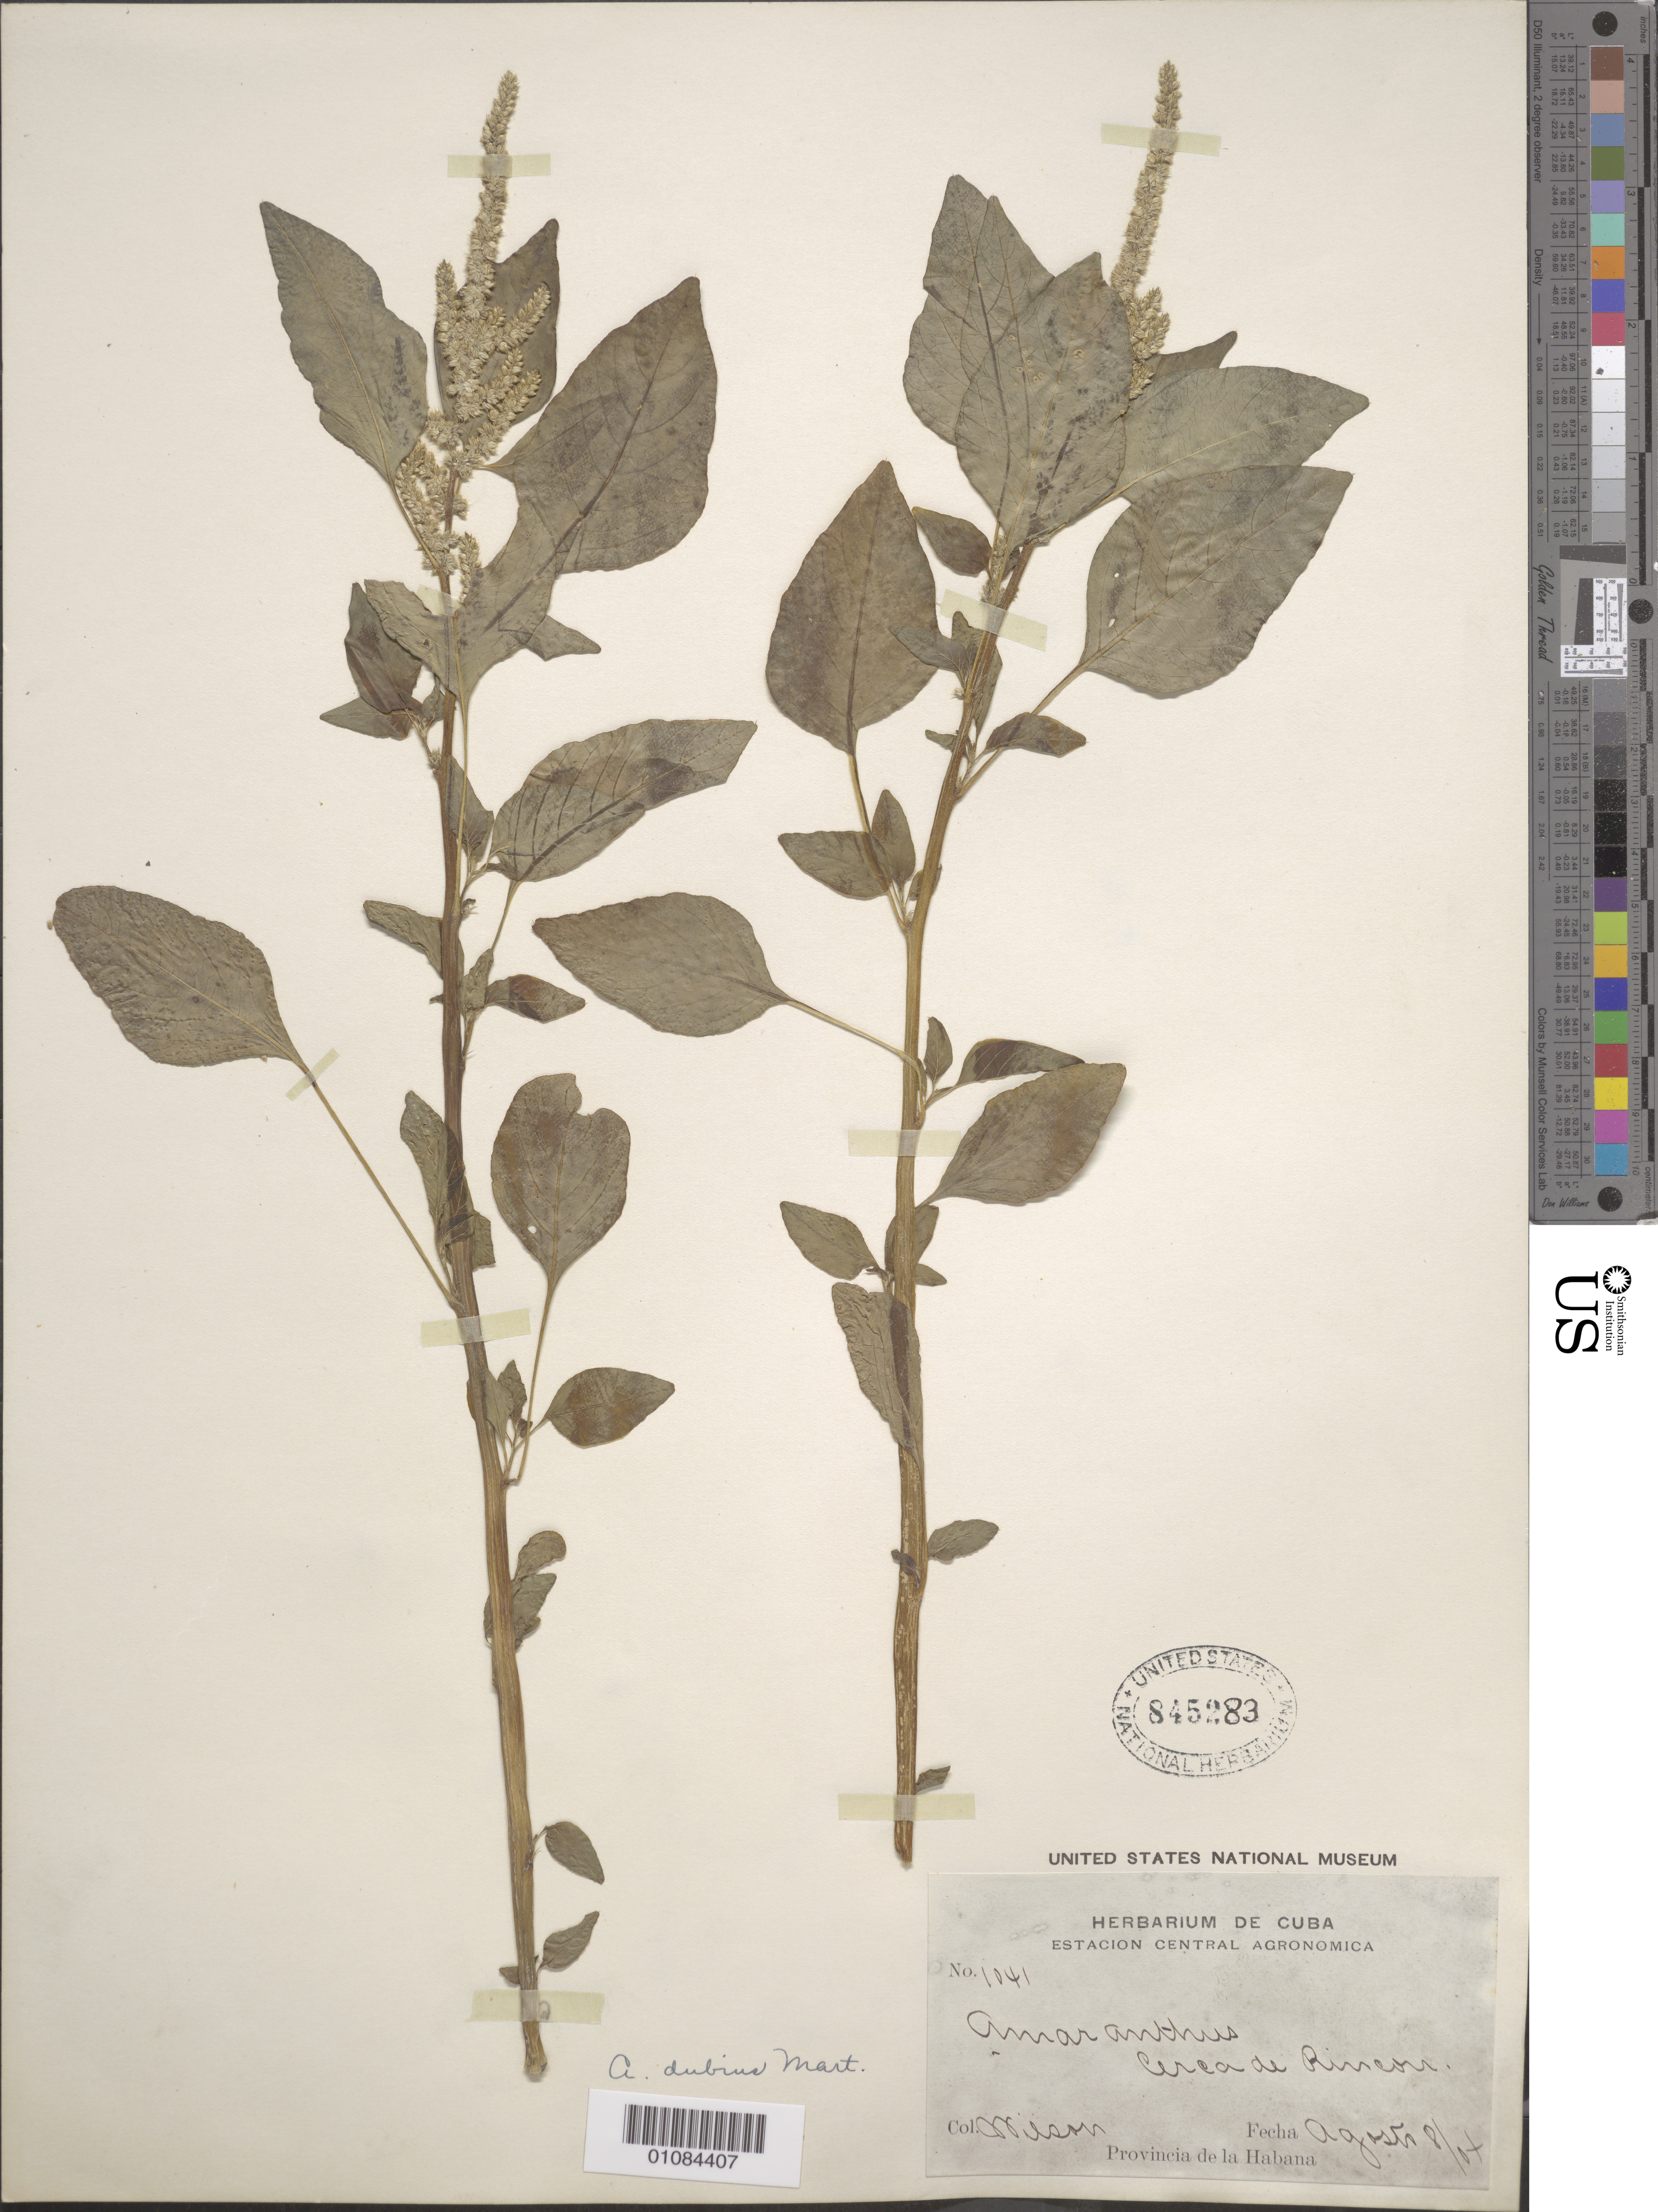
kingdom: Plantae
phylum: Tracheophyta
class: Magnoliopsida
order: Caryophyllales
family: Amaranthaceae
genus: Amaranthus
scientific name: Amaranthus dubius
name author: Mart. ex Thell.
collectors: -- Wilson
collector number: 1041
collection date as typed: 08 Aug 1904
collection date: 1904-08-08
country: Cuba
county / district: Municipio Boyeros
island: Cuba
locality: Cerea de Rivcori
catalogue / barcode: US 845283